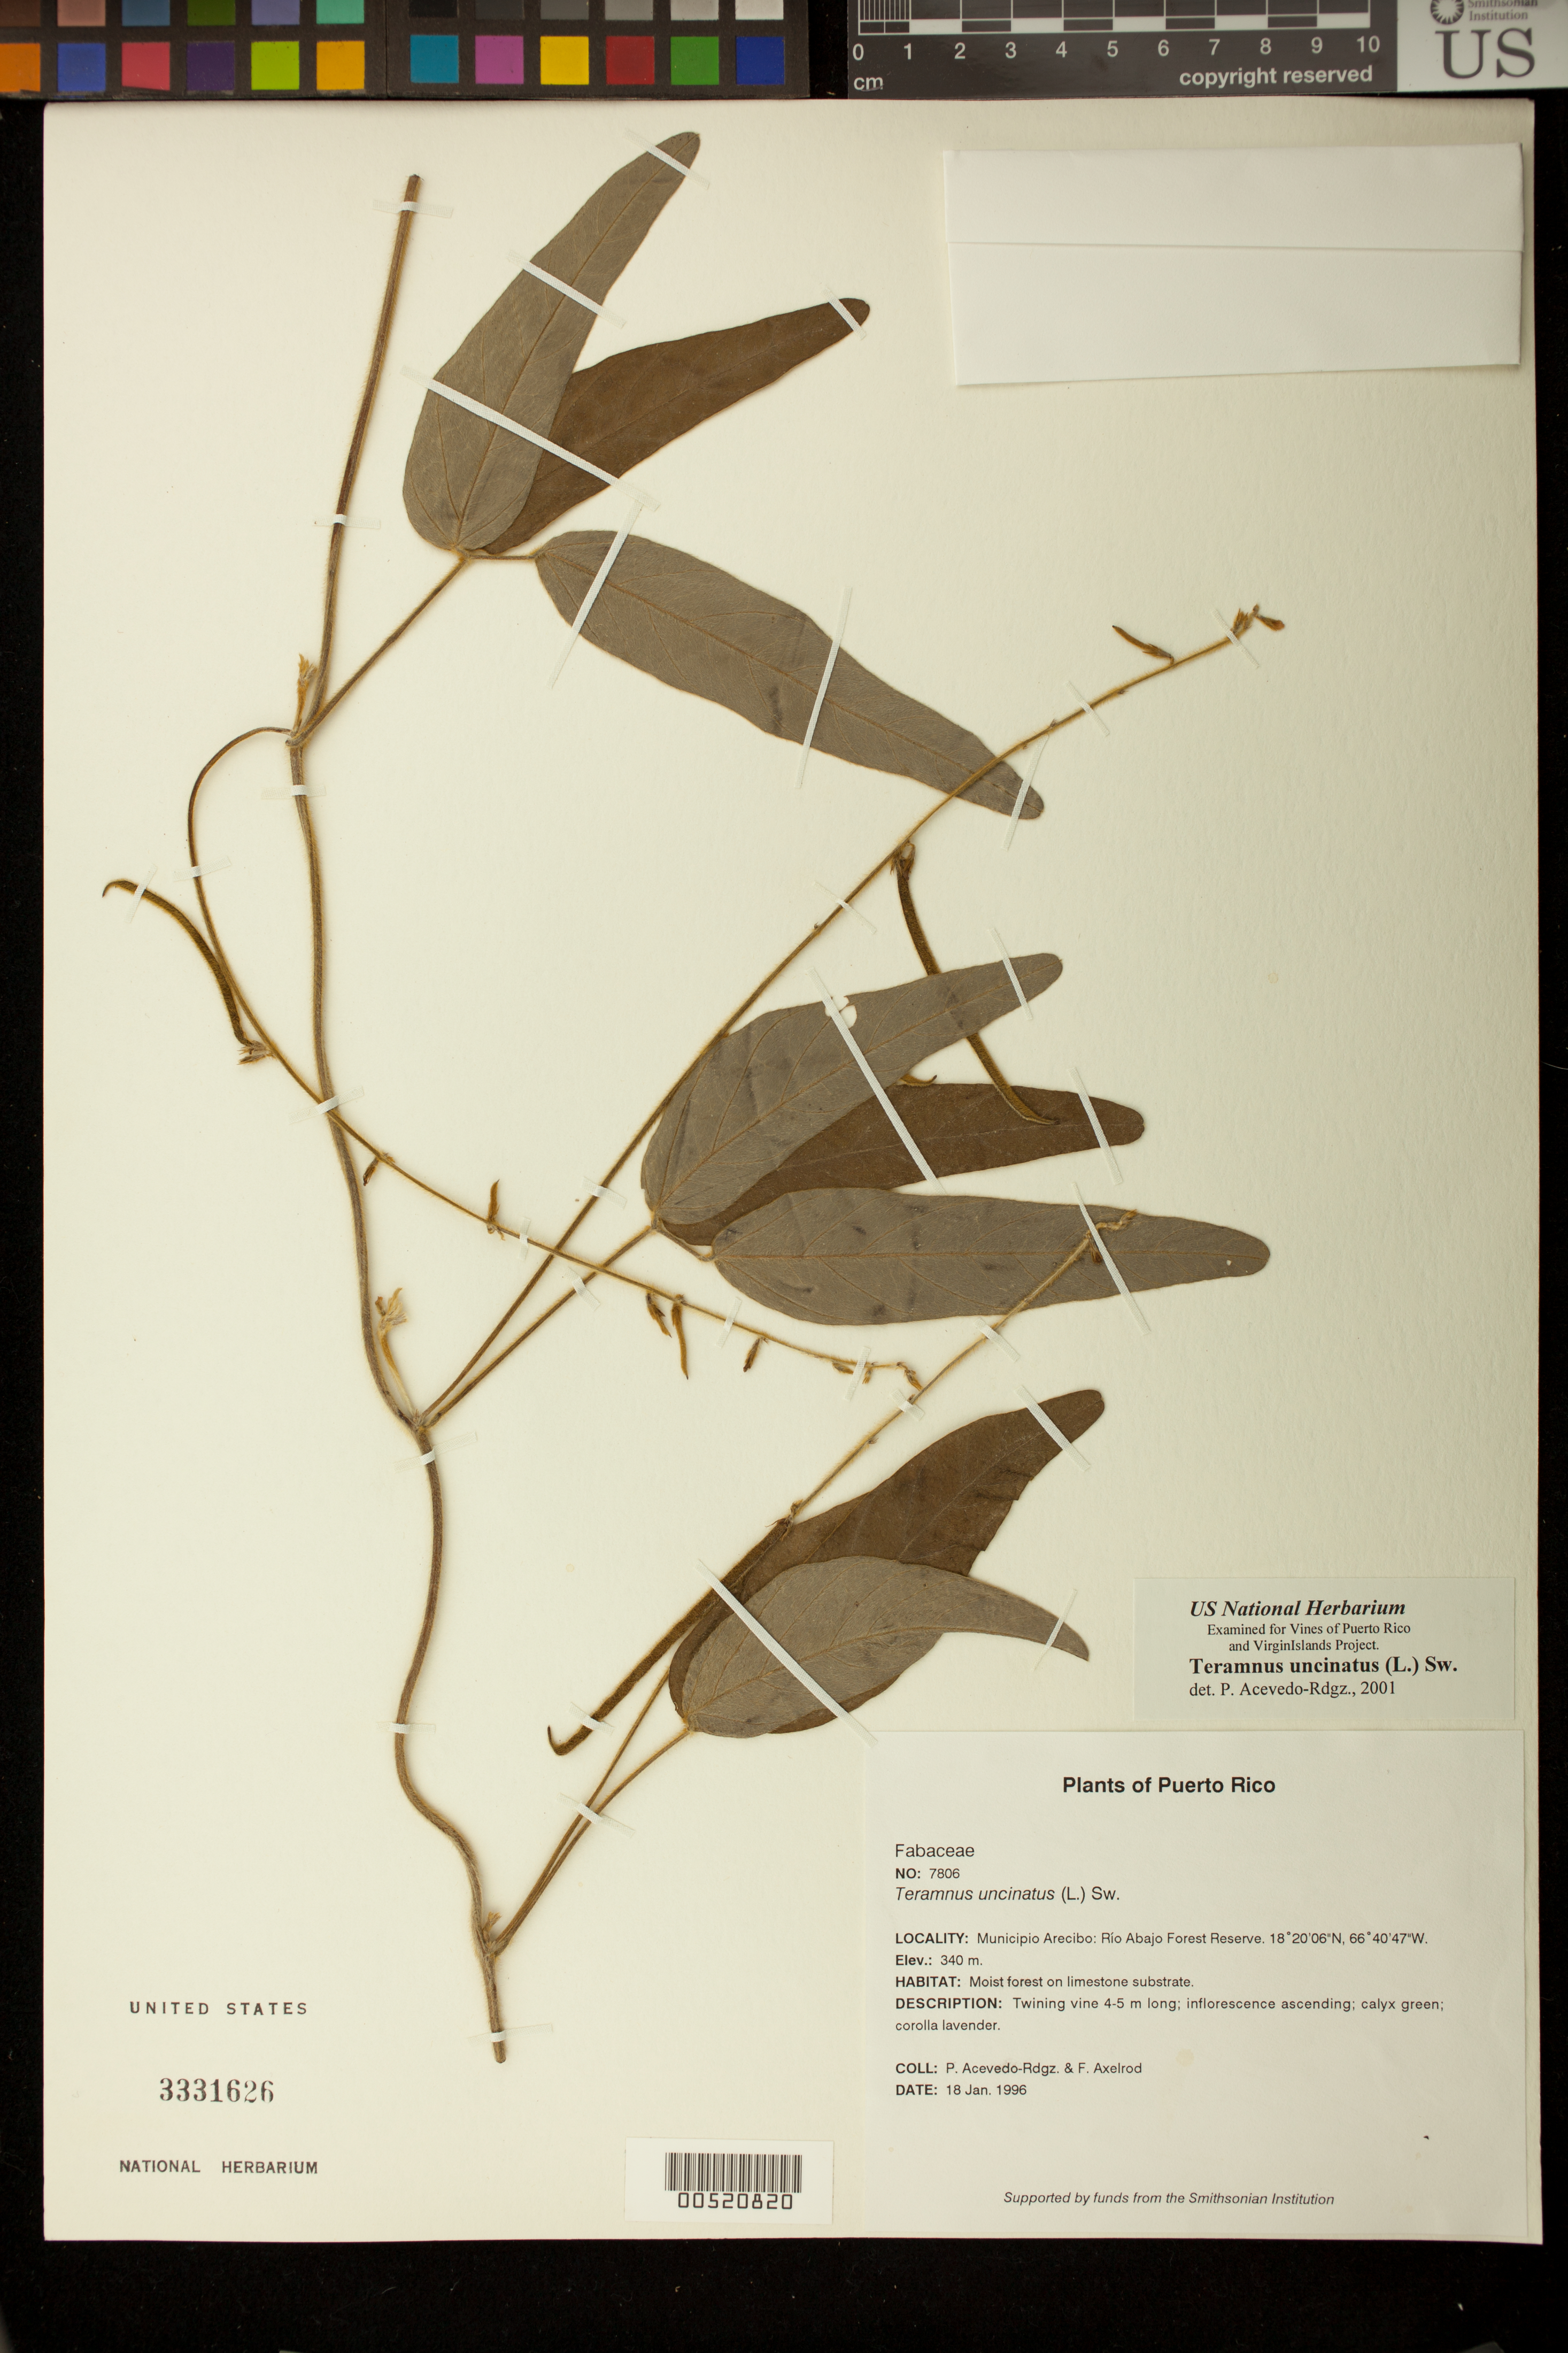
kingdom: Plantae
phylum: Tracheophyta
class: Magnoliopsida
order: Fabales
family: Fabaceae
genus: Teramnus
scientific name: Teramnus uncinatus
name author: (L.) Sw.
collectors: P. Acevedo-Rodr. & F. S. Axelrod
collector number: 7806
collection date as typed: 18 Jan 1996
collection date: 1996-01-18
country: Puerto Rico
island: Puerto Rico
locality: Municipio Arecibo: Río Abajo Forest Reserve.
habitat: Moist forest on limestone substrate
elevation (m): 340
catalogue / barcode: US 3331626